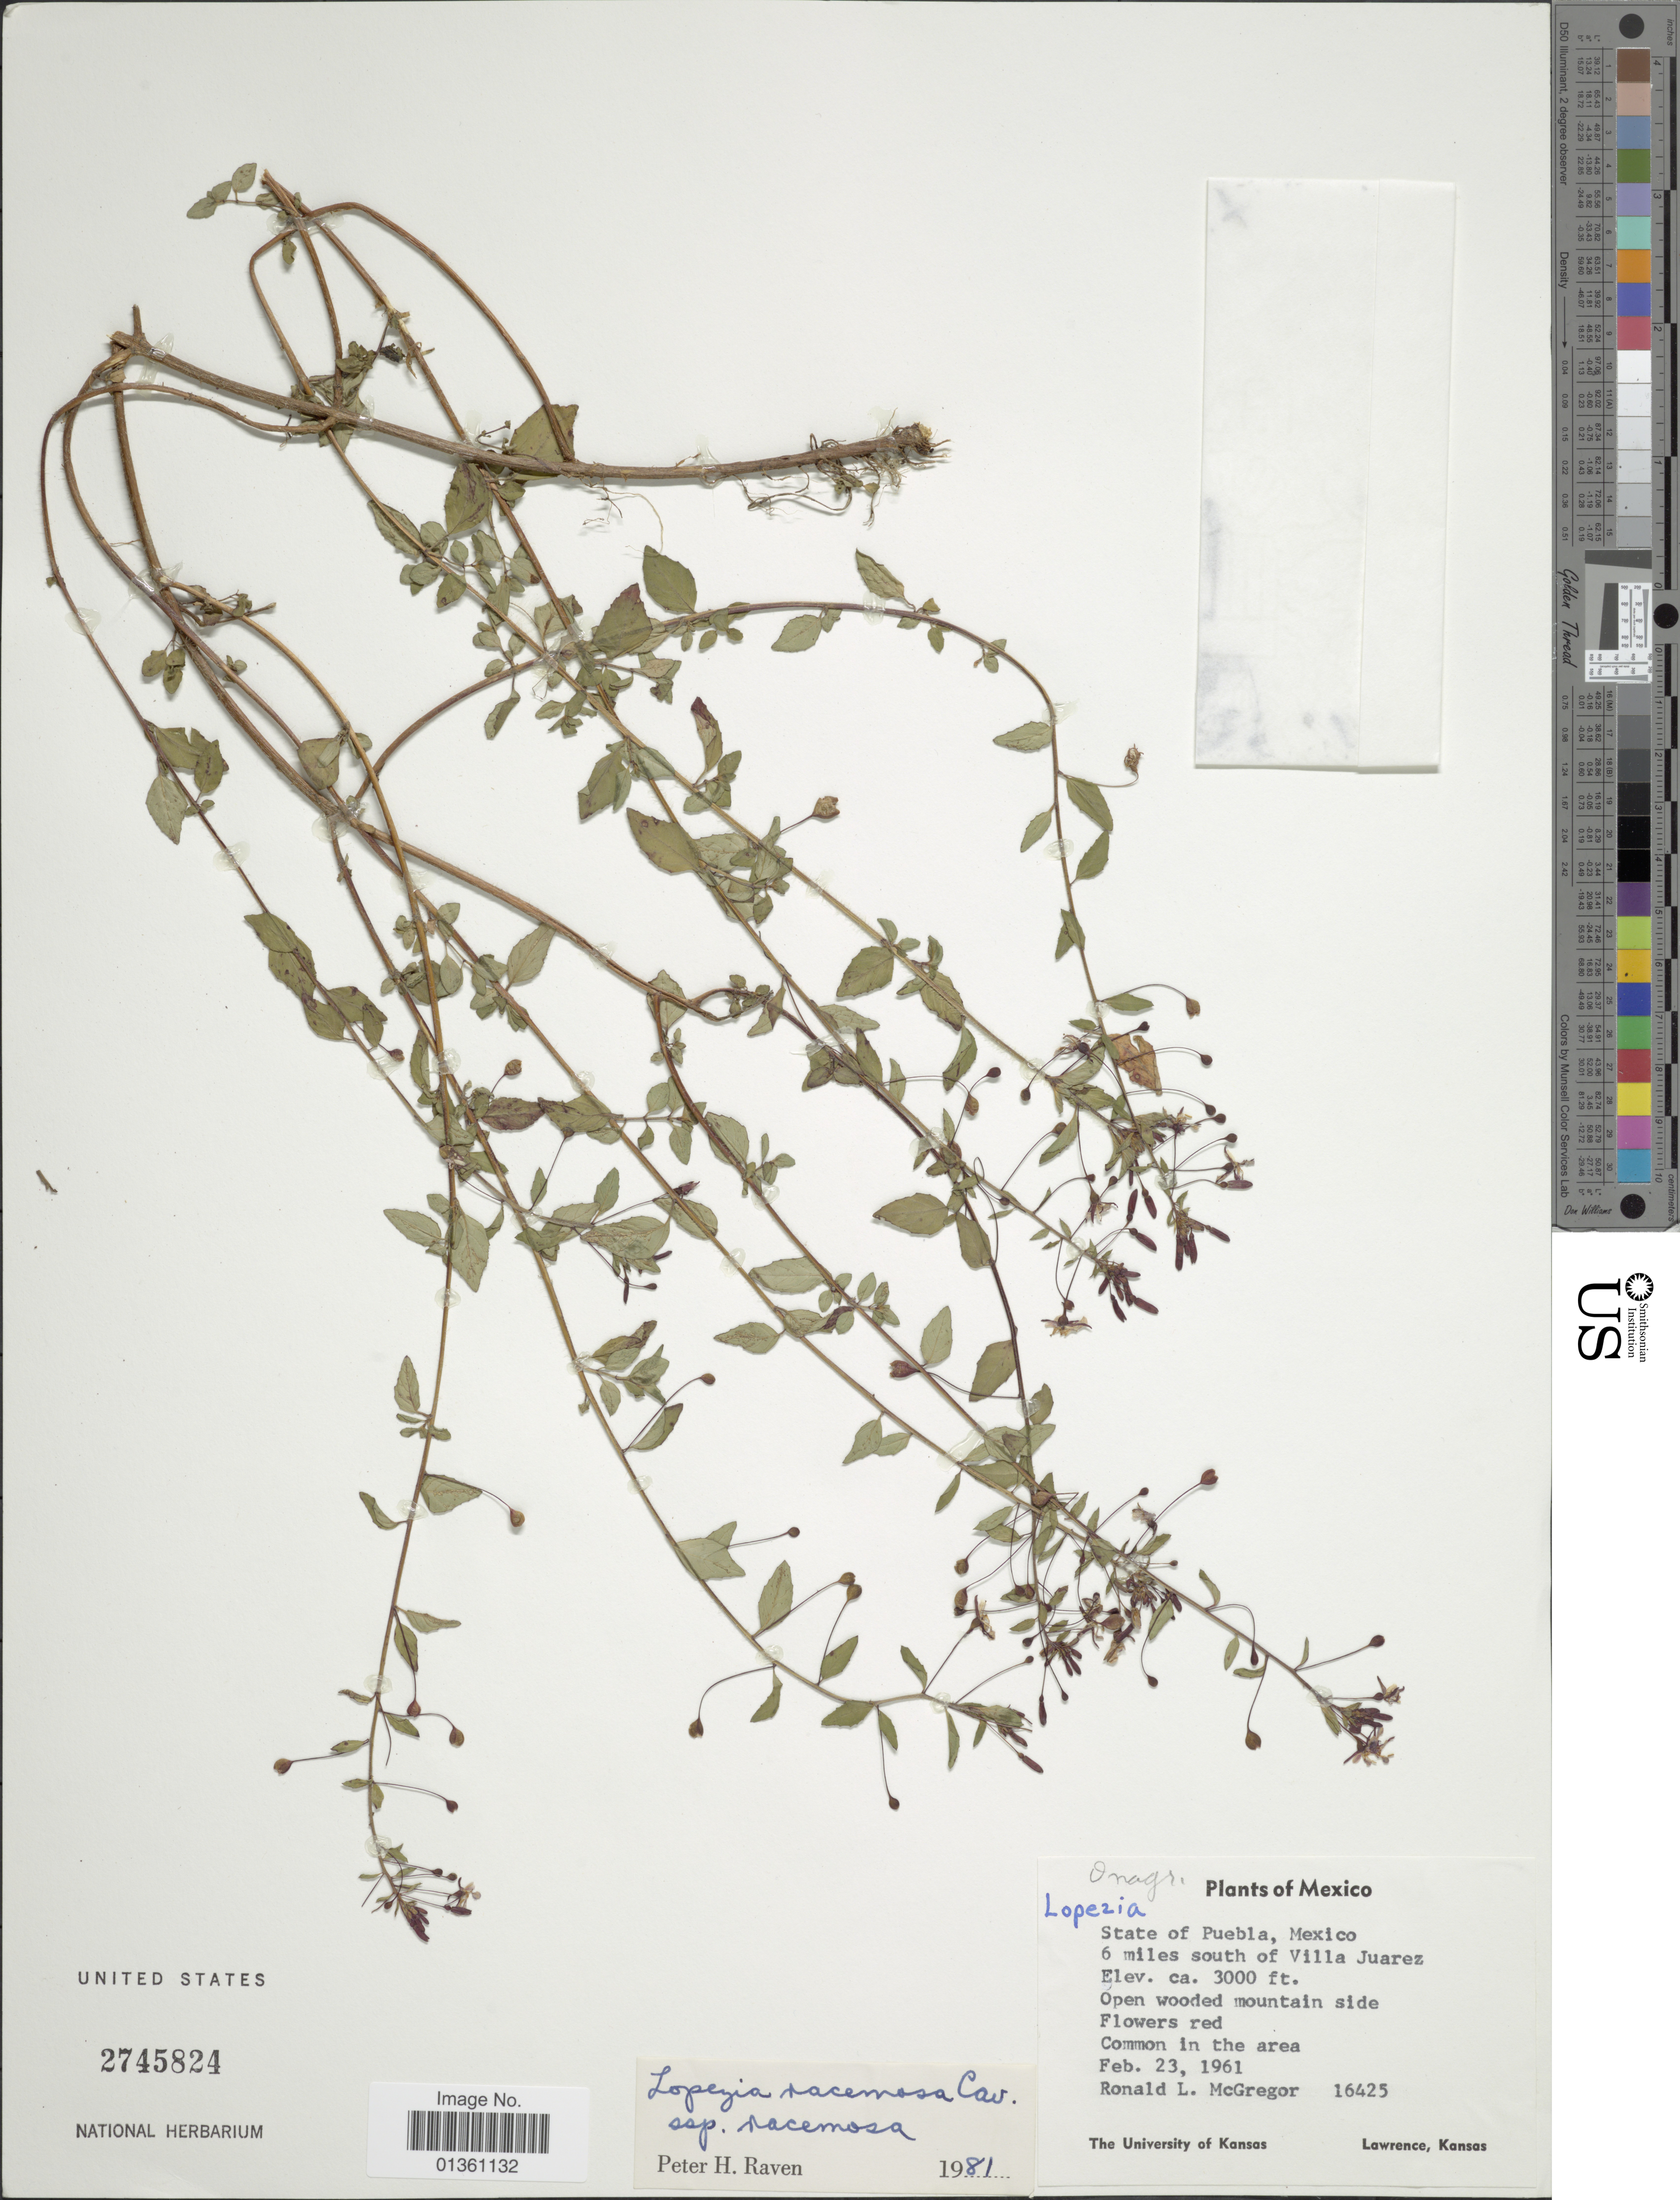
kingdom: Plantae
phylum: Tracheophyta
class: Magnoliopsida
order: Myrtales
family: Onagraceae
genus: Lopezia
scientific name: Lopezia racemosa subsp. racemosa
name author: Cav.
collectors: R. McGregor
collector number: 16425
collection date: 1961-02-23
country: Mexico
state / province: Puebla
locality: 6 miles south of Villa Juarez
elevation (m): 914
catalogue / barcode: US 2745824